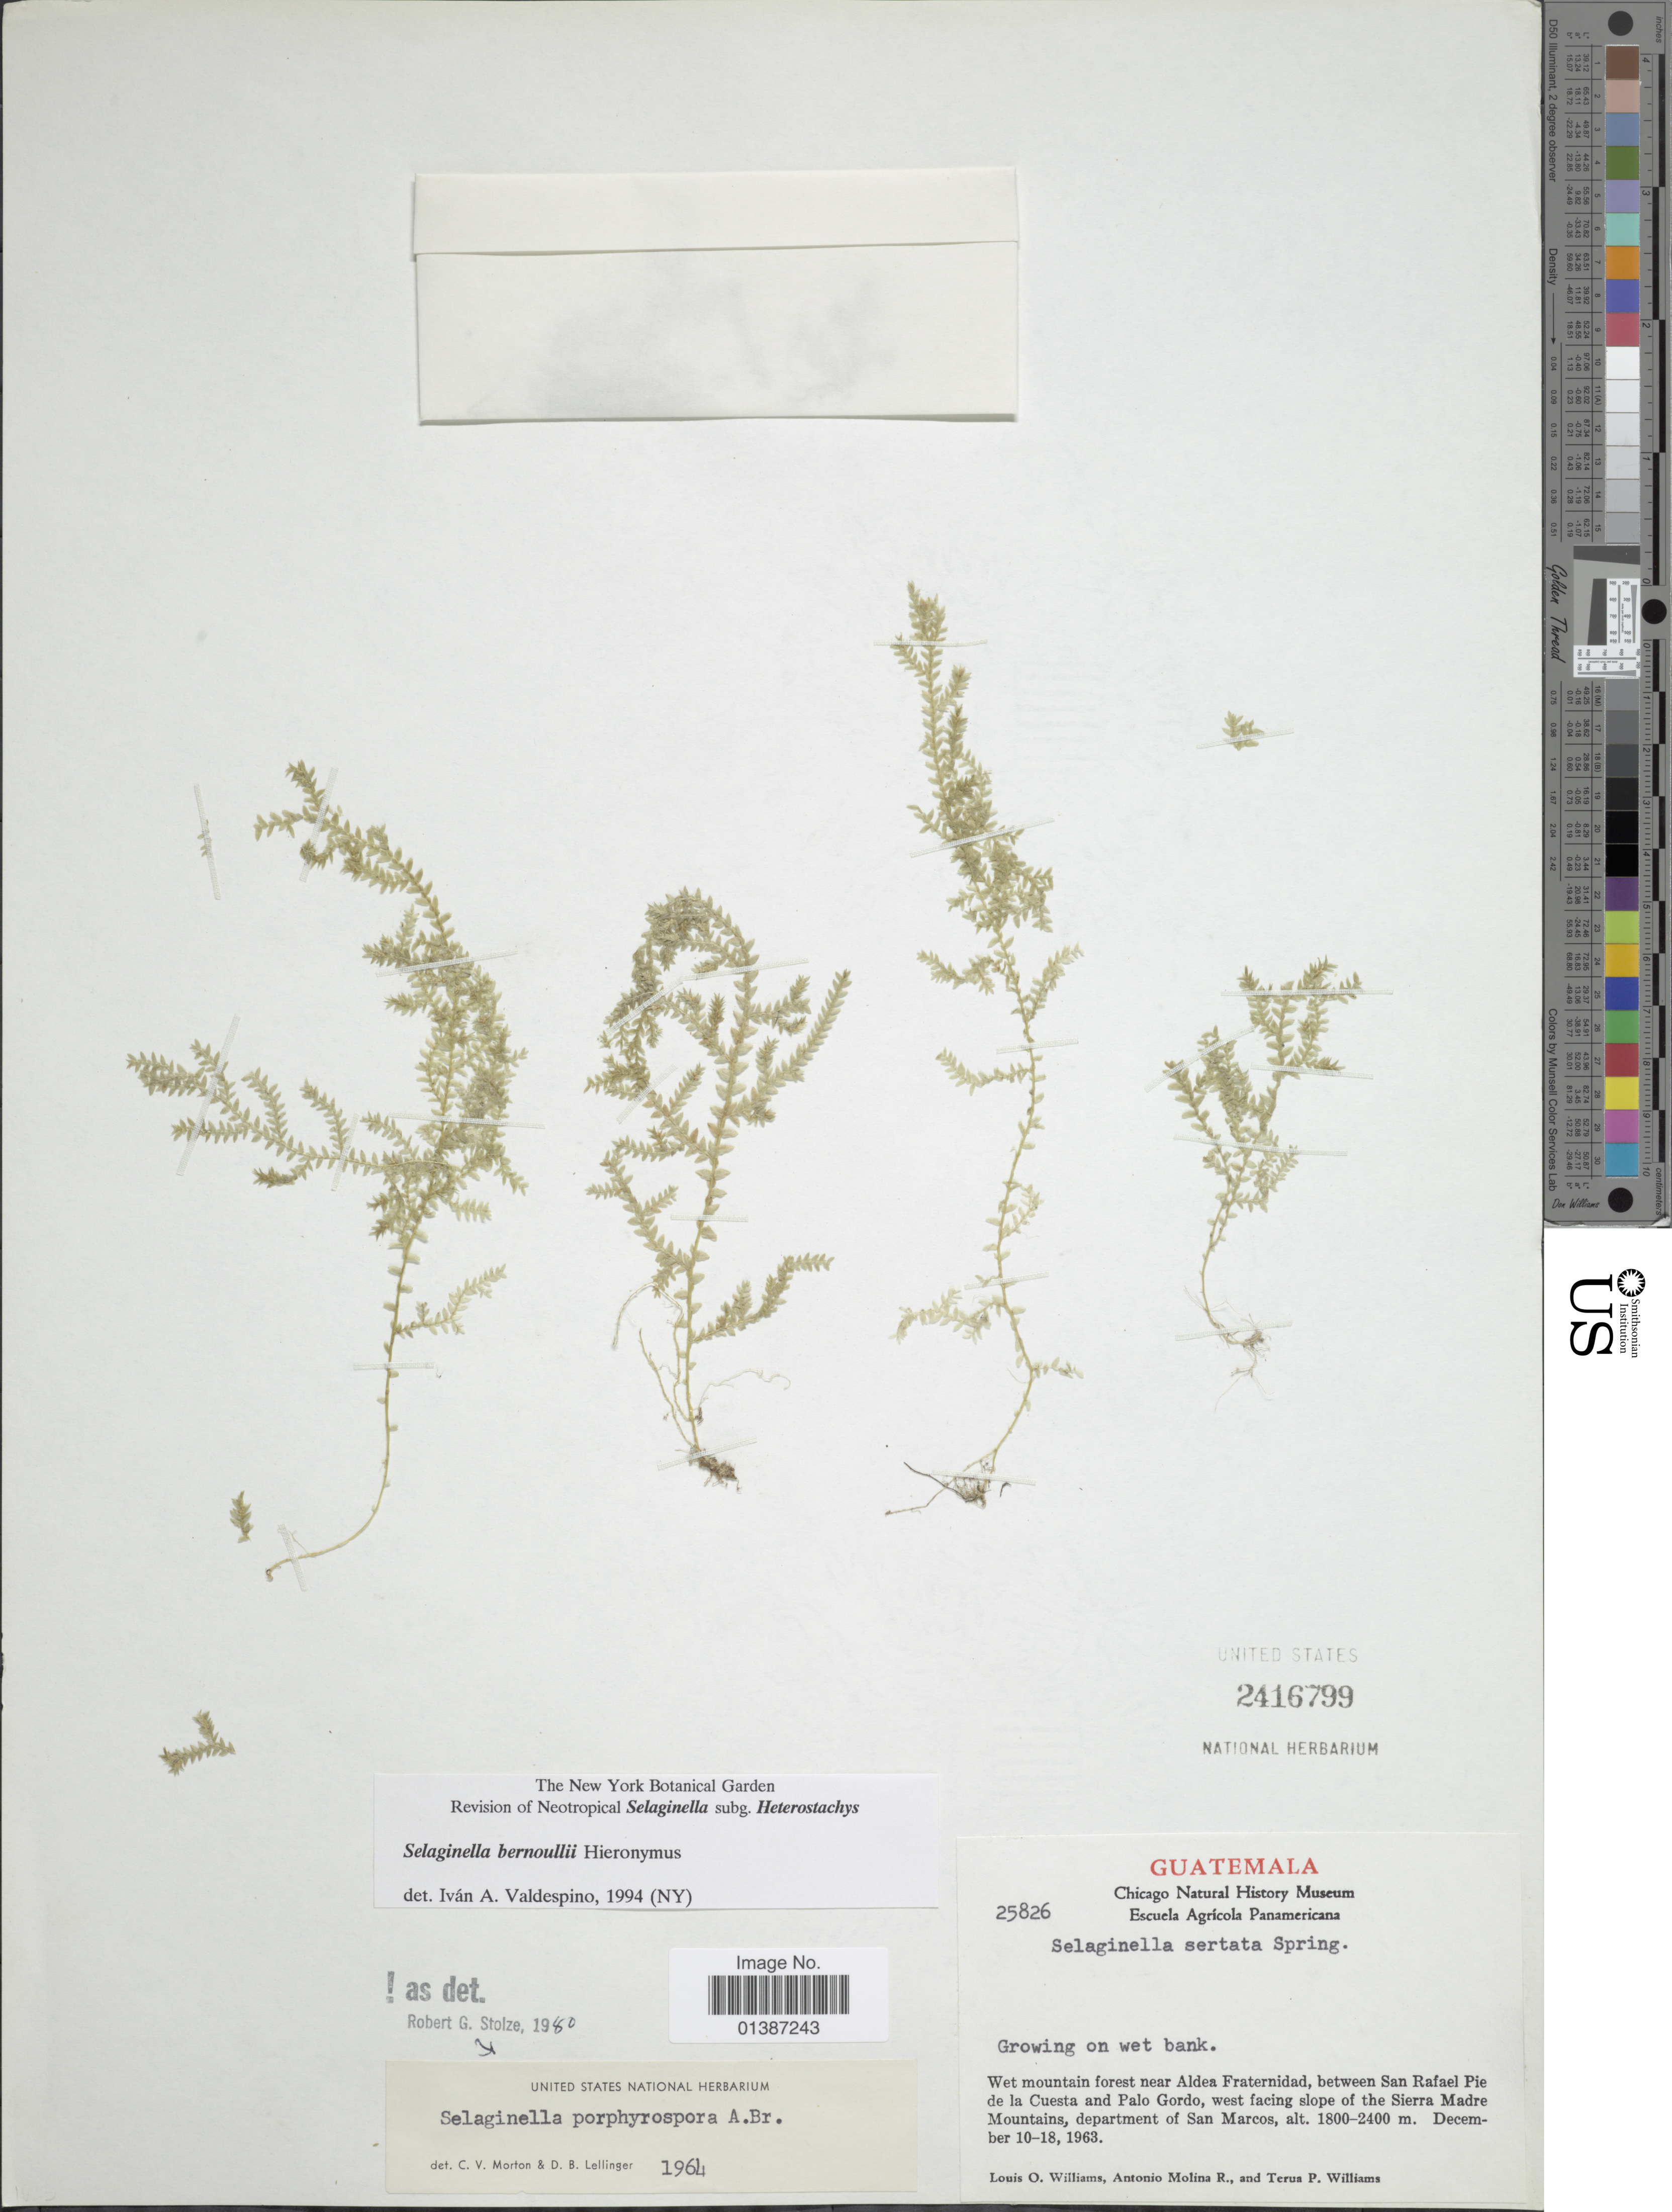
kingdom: Plantae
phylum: Tracheophyta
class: Lycopodiopsida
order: Selaginellales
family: Selaginellaceae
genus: Selaginella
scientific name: Selaginella bernoullii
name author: Hieron.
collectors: L. O. Williams, A. Molina R. & T. P. Williams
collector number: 25826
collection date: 1963-12-10/1963-12-18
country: Guatemala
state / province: San Marcos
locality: Wet mountain forest near Aldea Fraternidad, between San Rafael Pie de la Cuesta and Palo Gordo, west facing slope of the Sierra Madre Mountains, department of San Marcos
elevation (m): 1800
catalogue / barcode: US 2416799